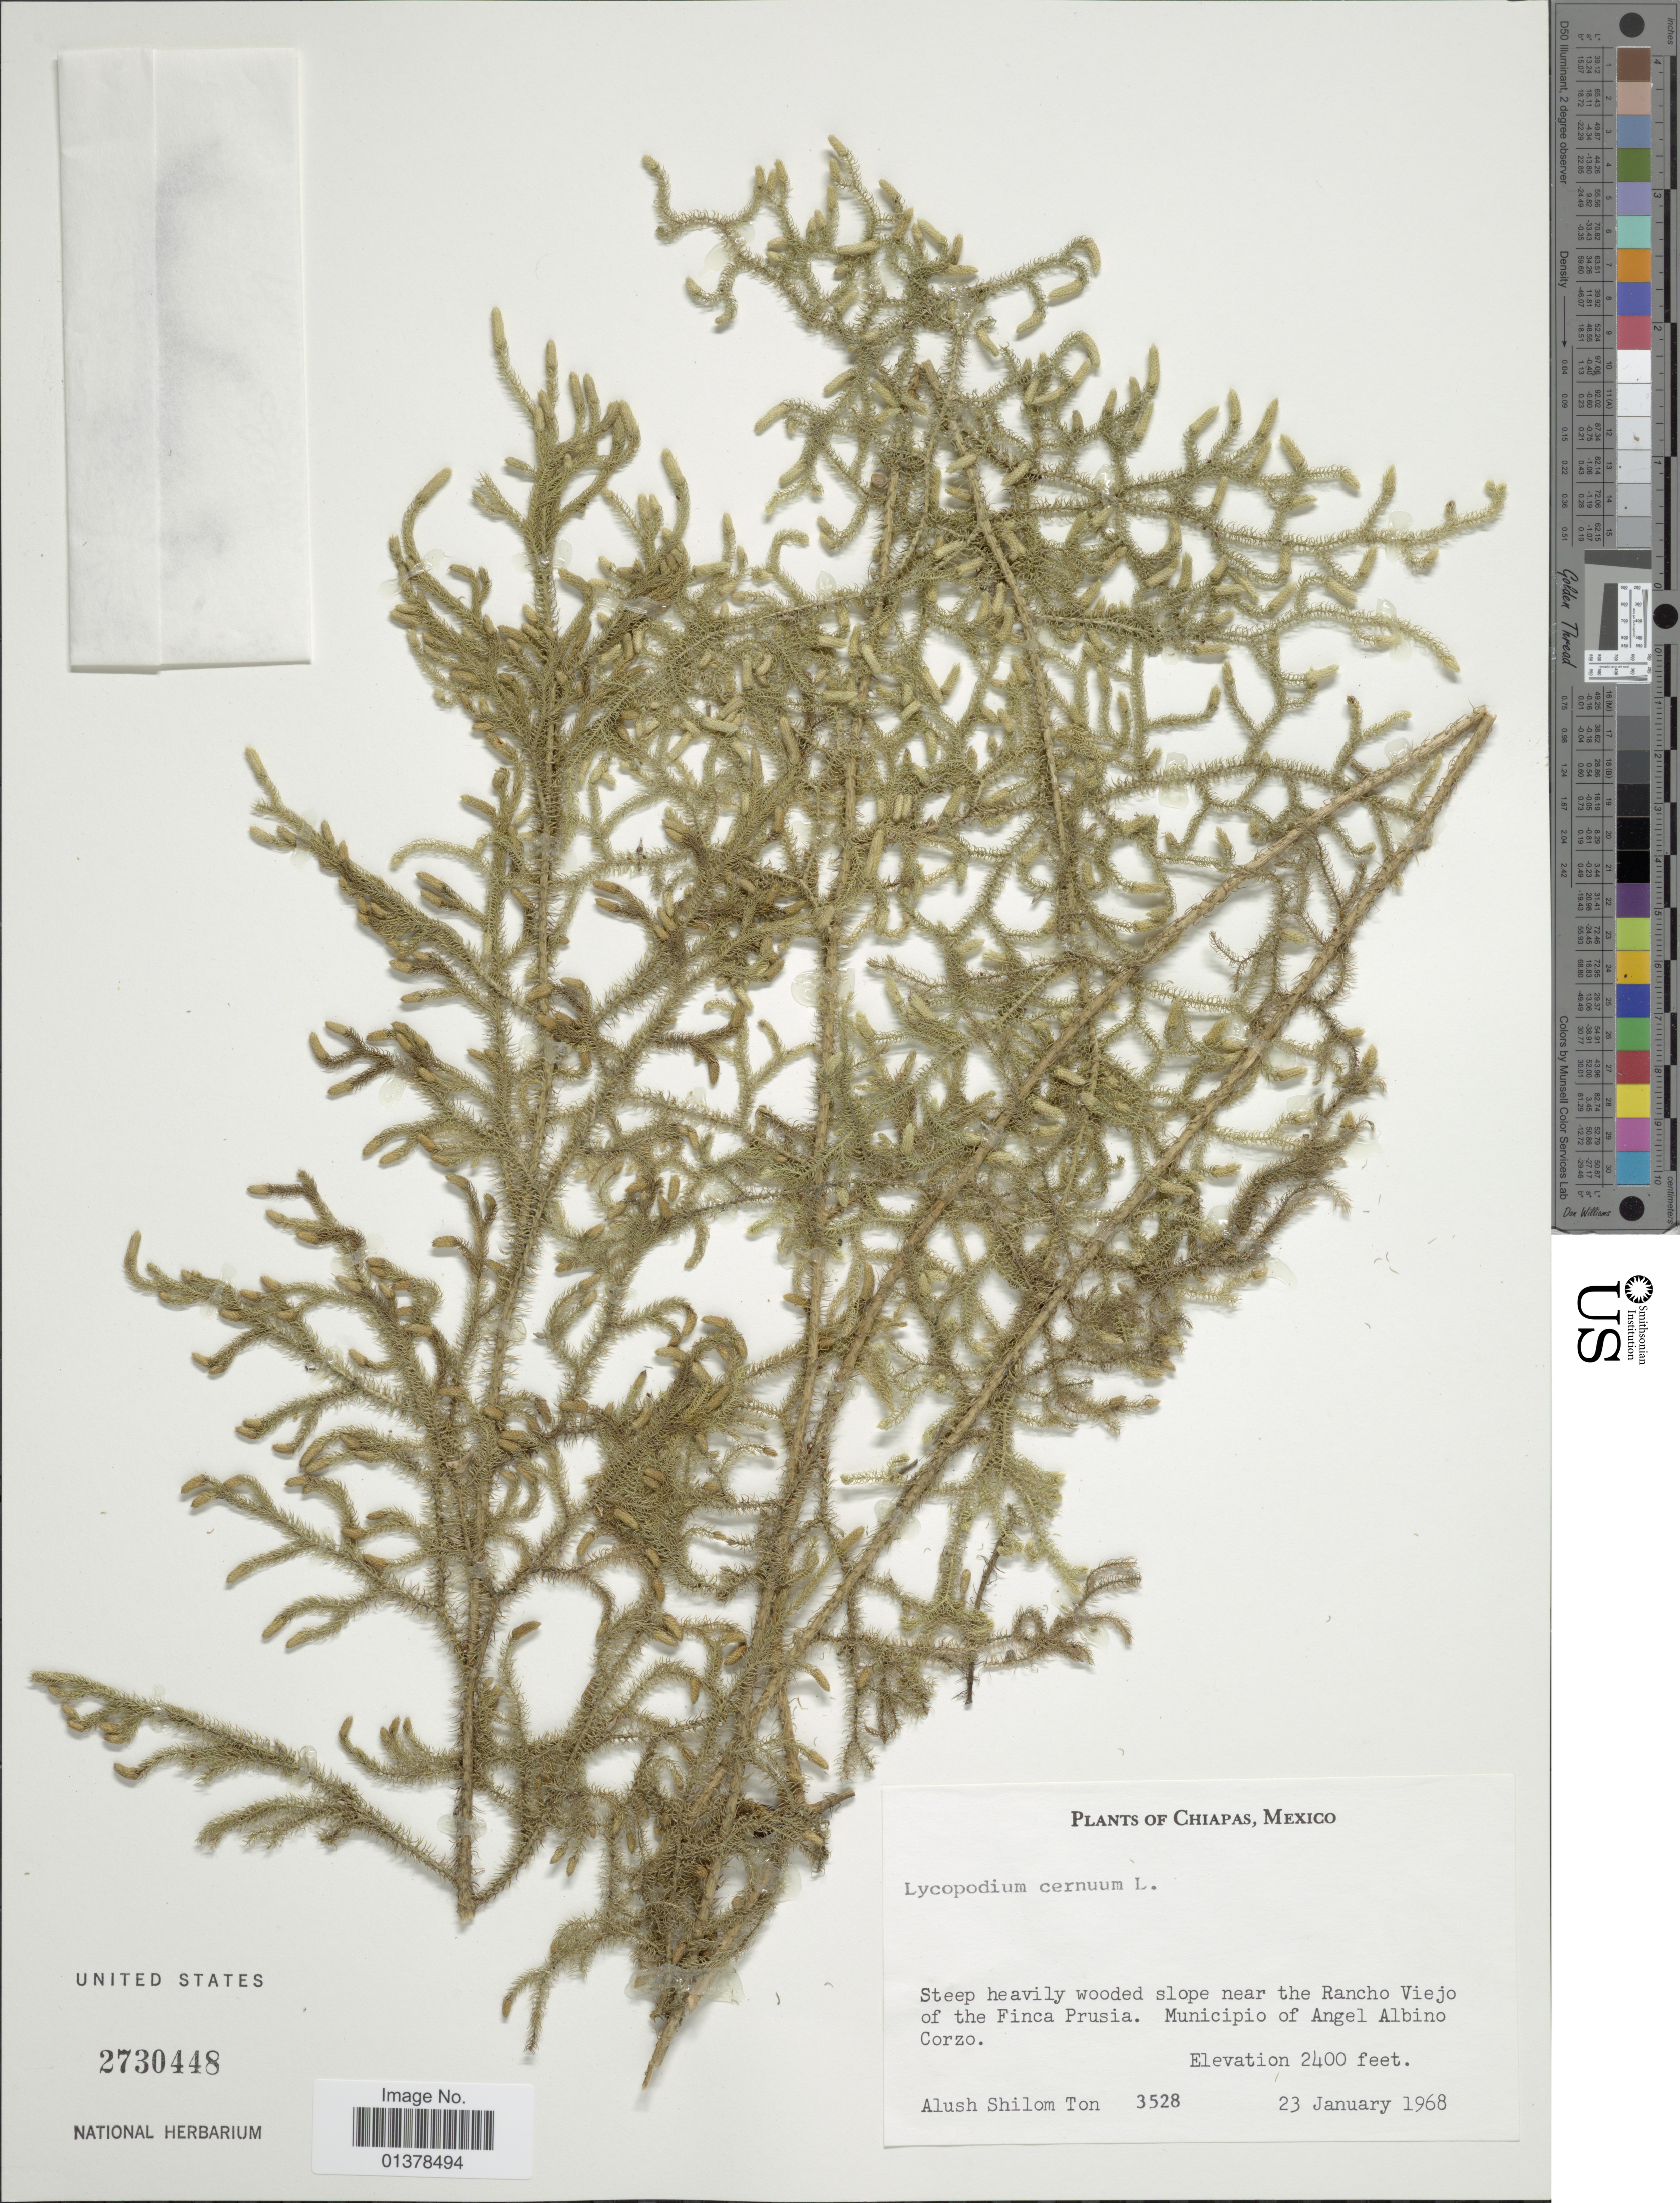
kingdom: Plantae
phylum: Tracheophyta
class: Lycopodiopsida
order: Lycopodiales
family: Lycopodiaceae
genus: Palhinhaea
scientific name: Palhinhaea cernua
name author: (L.) Vasc. & Franco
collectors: A. S. Ton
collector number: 3528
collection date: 1968-01-23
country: Mexico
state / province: Chiapas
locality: Steep heavily wooded slope near the Rancho Viejo of the Finca Prusia, Municipio of Angel Albino Corzo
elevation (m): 732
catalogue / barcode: US 2730448